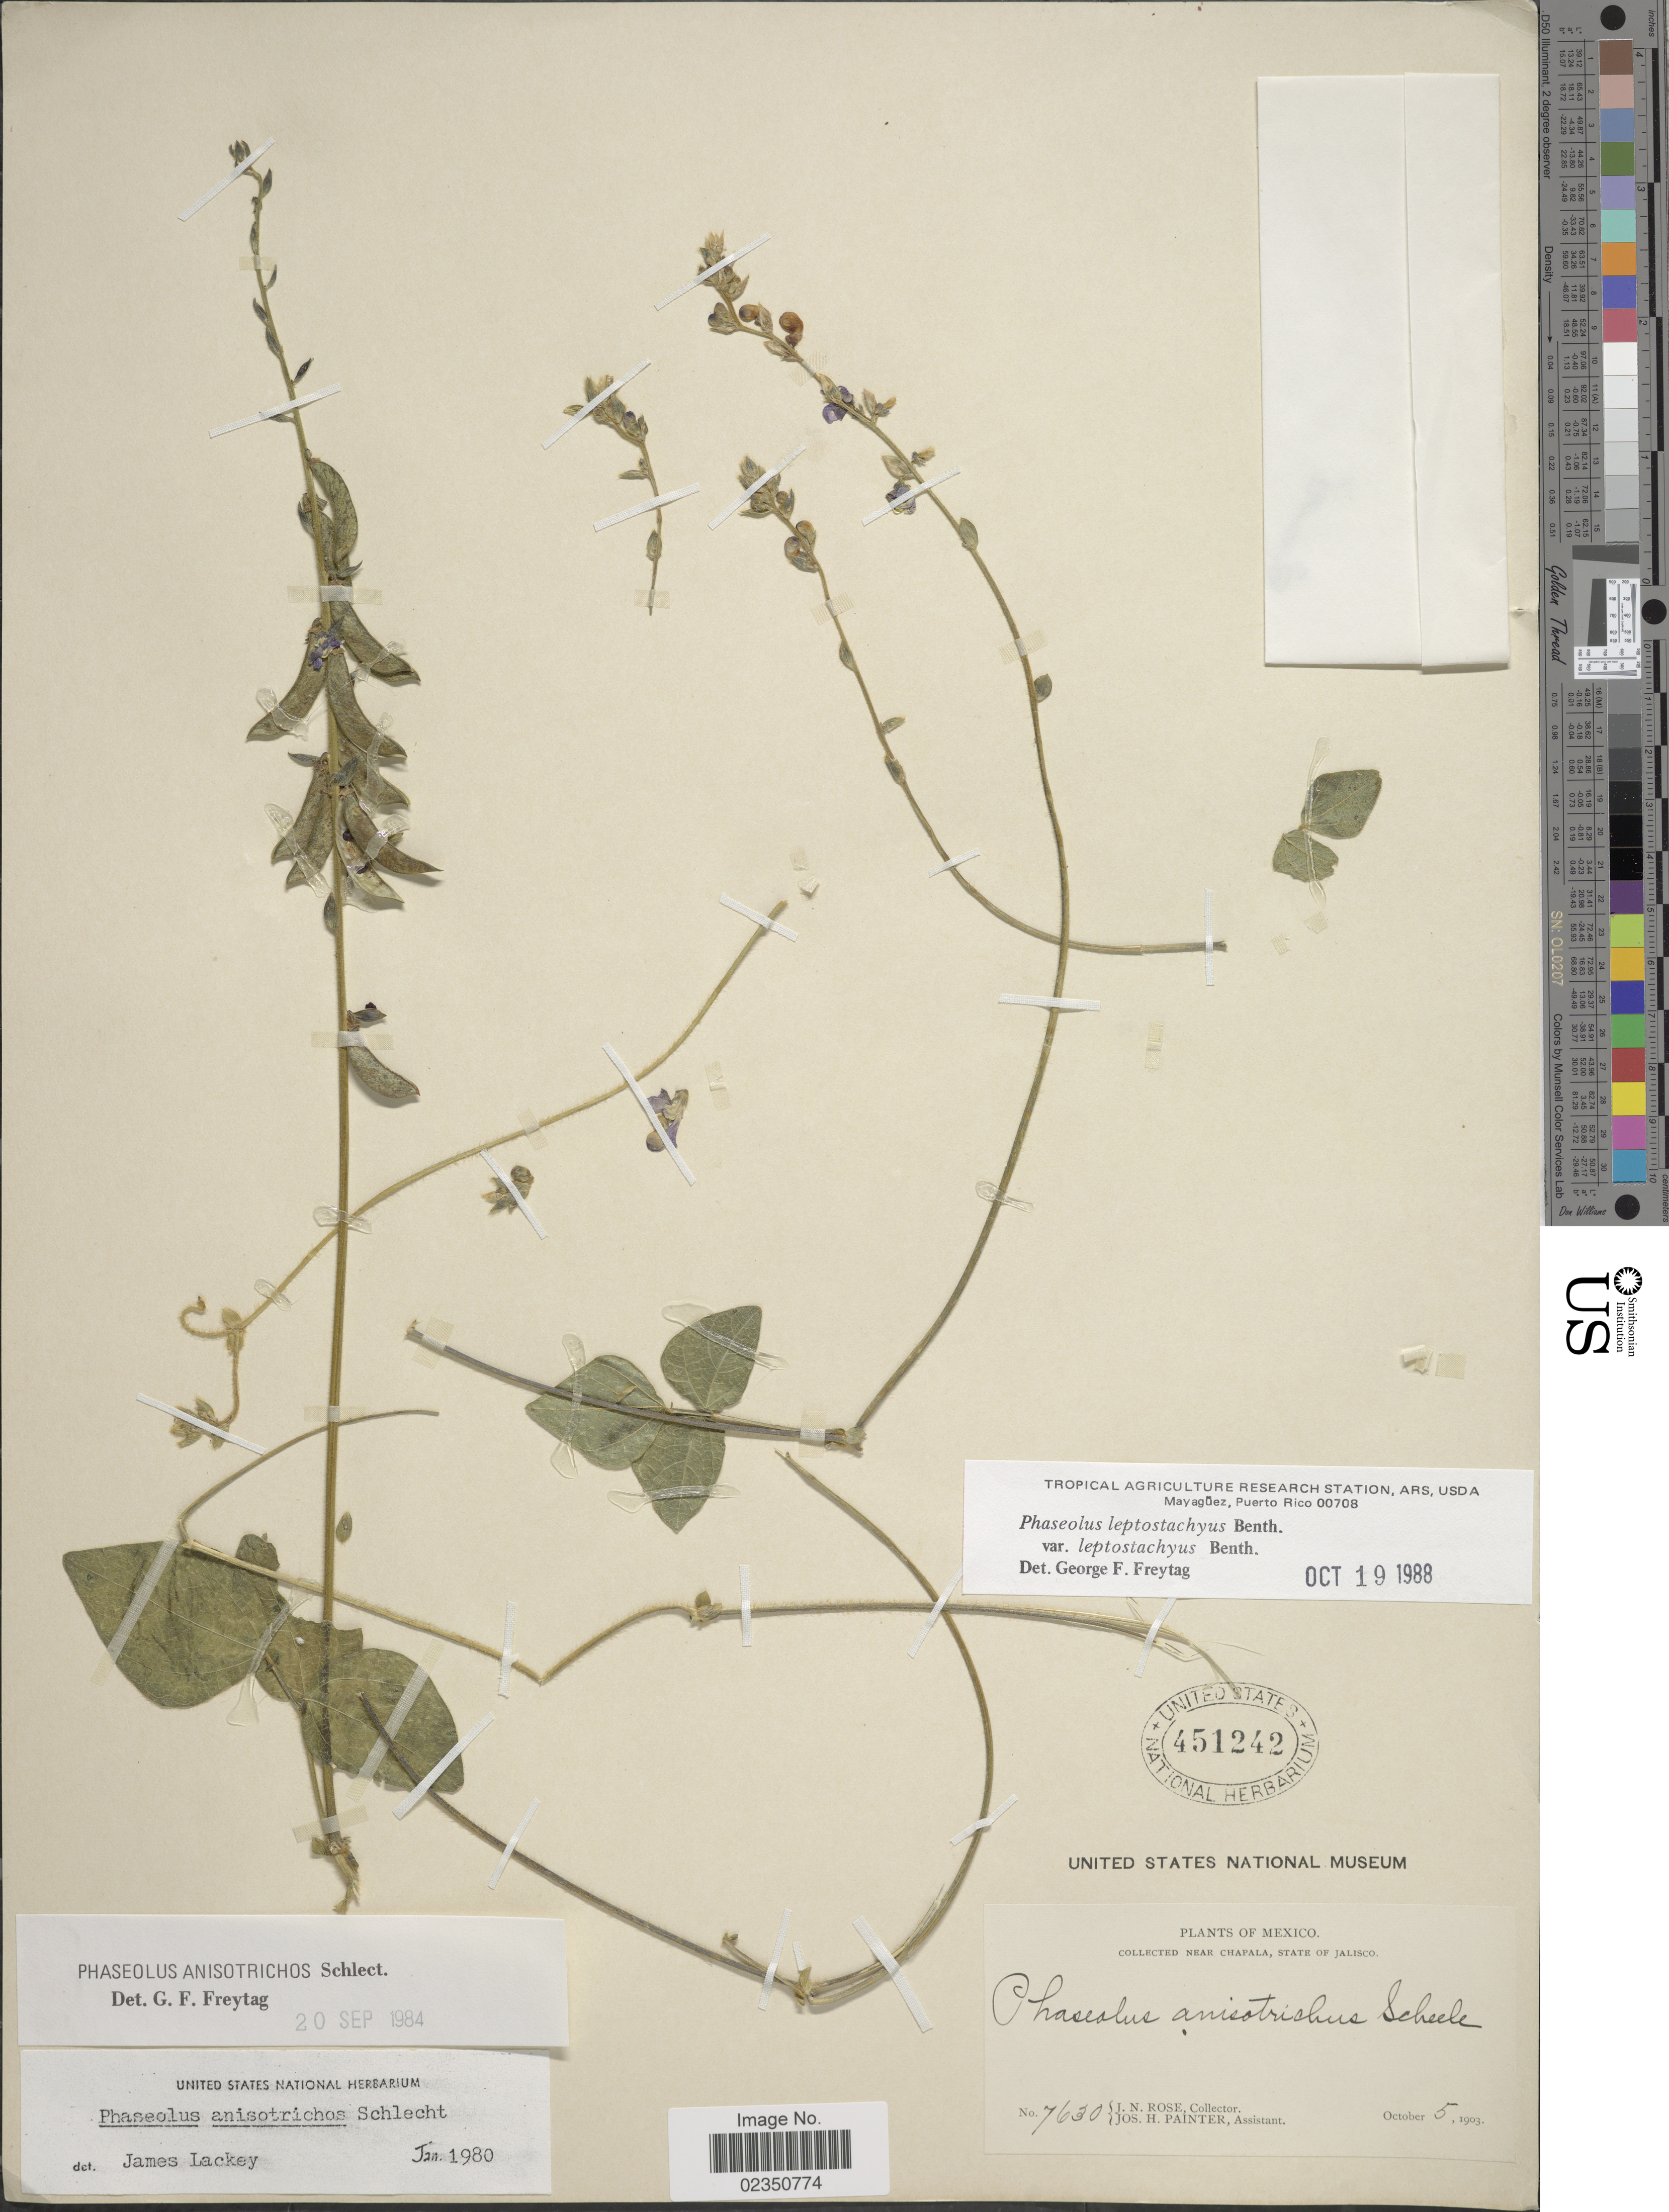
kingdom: Plantae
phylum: Tracheophyta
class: Magnoliopsida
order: Fabales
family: Fabaceae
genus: Phaseolus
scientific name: Phaseolus leptostachyus var. leptostachyus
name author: Benth.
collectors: J. N. Rose & J. H. Painter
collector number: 7630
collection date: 1903-10-05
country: Mexico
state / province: Jalisco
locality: Near Chapala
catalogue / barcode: US 451242